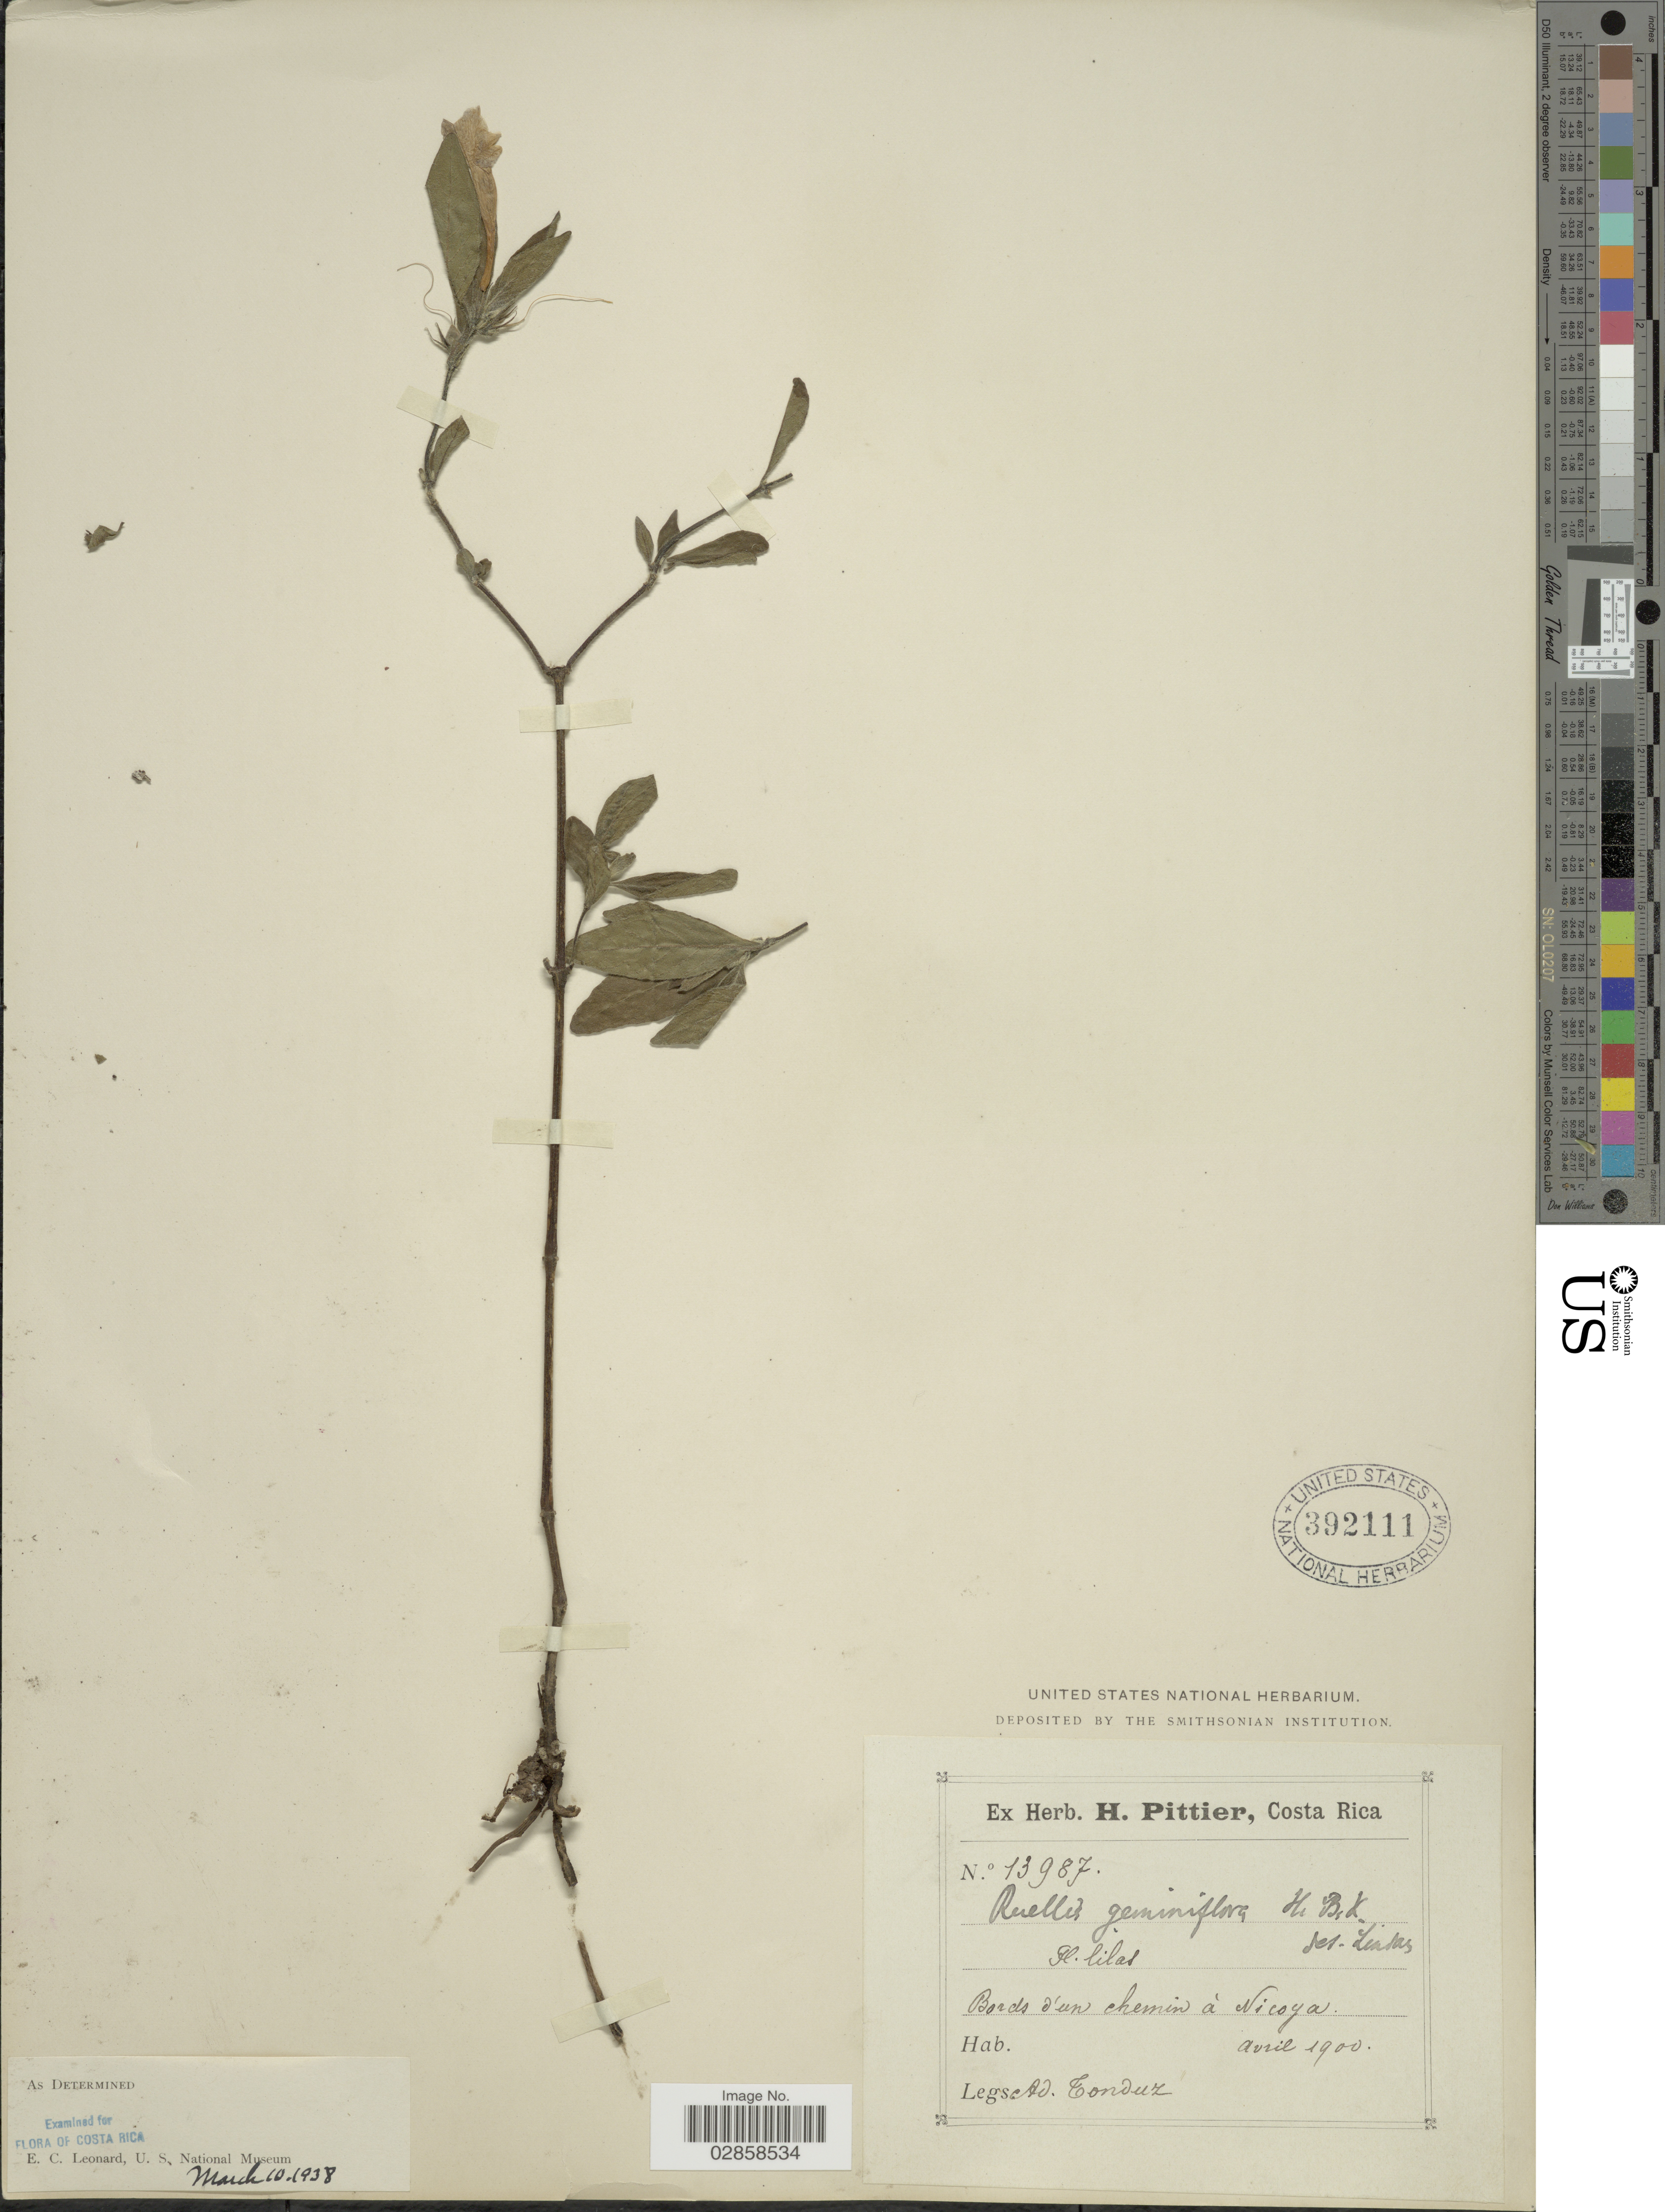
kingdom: Plantae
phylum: Tracheophyta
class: Magnoliopsida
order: Lamiales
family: Acanthaceae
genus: Ruellia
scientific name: Ruellia geminiflora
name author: Kunth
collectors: A. Tonduz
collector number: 13987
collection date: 1900-04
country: Costa Rica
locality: Bords d'un chemin à Nicoya.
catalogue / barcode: US 392111